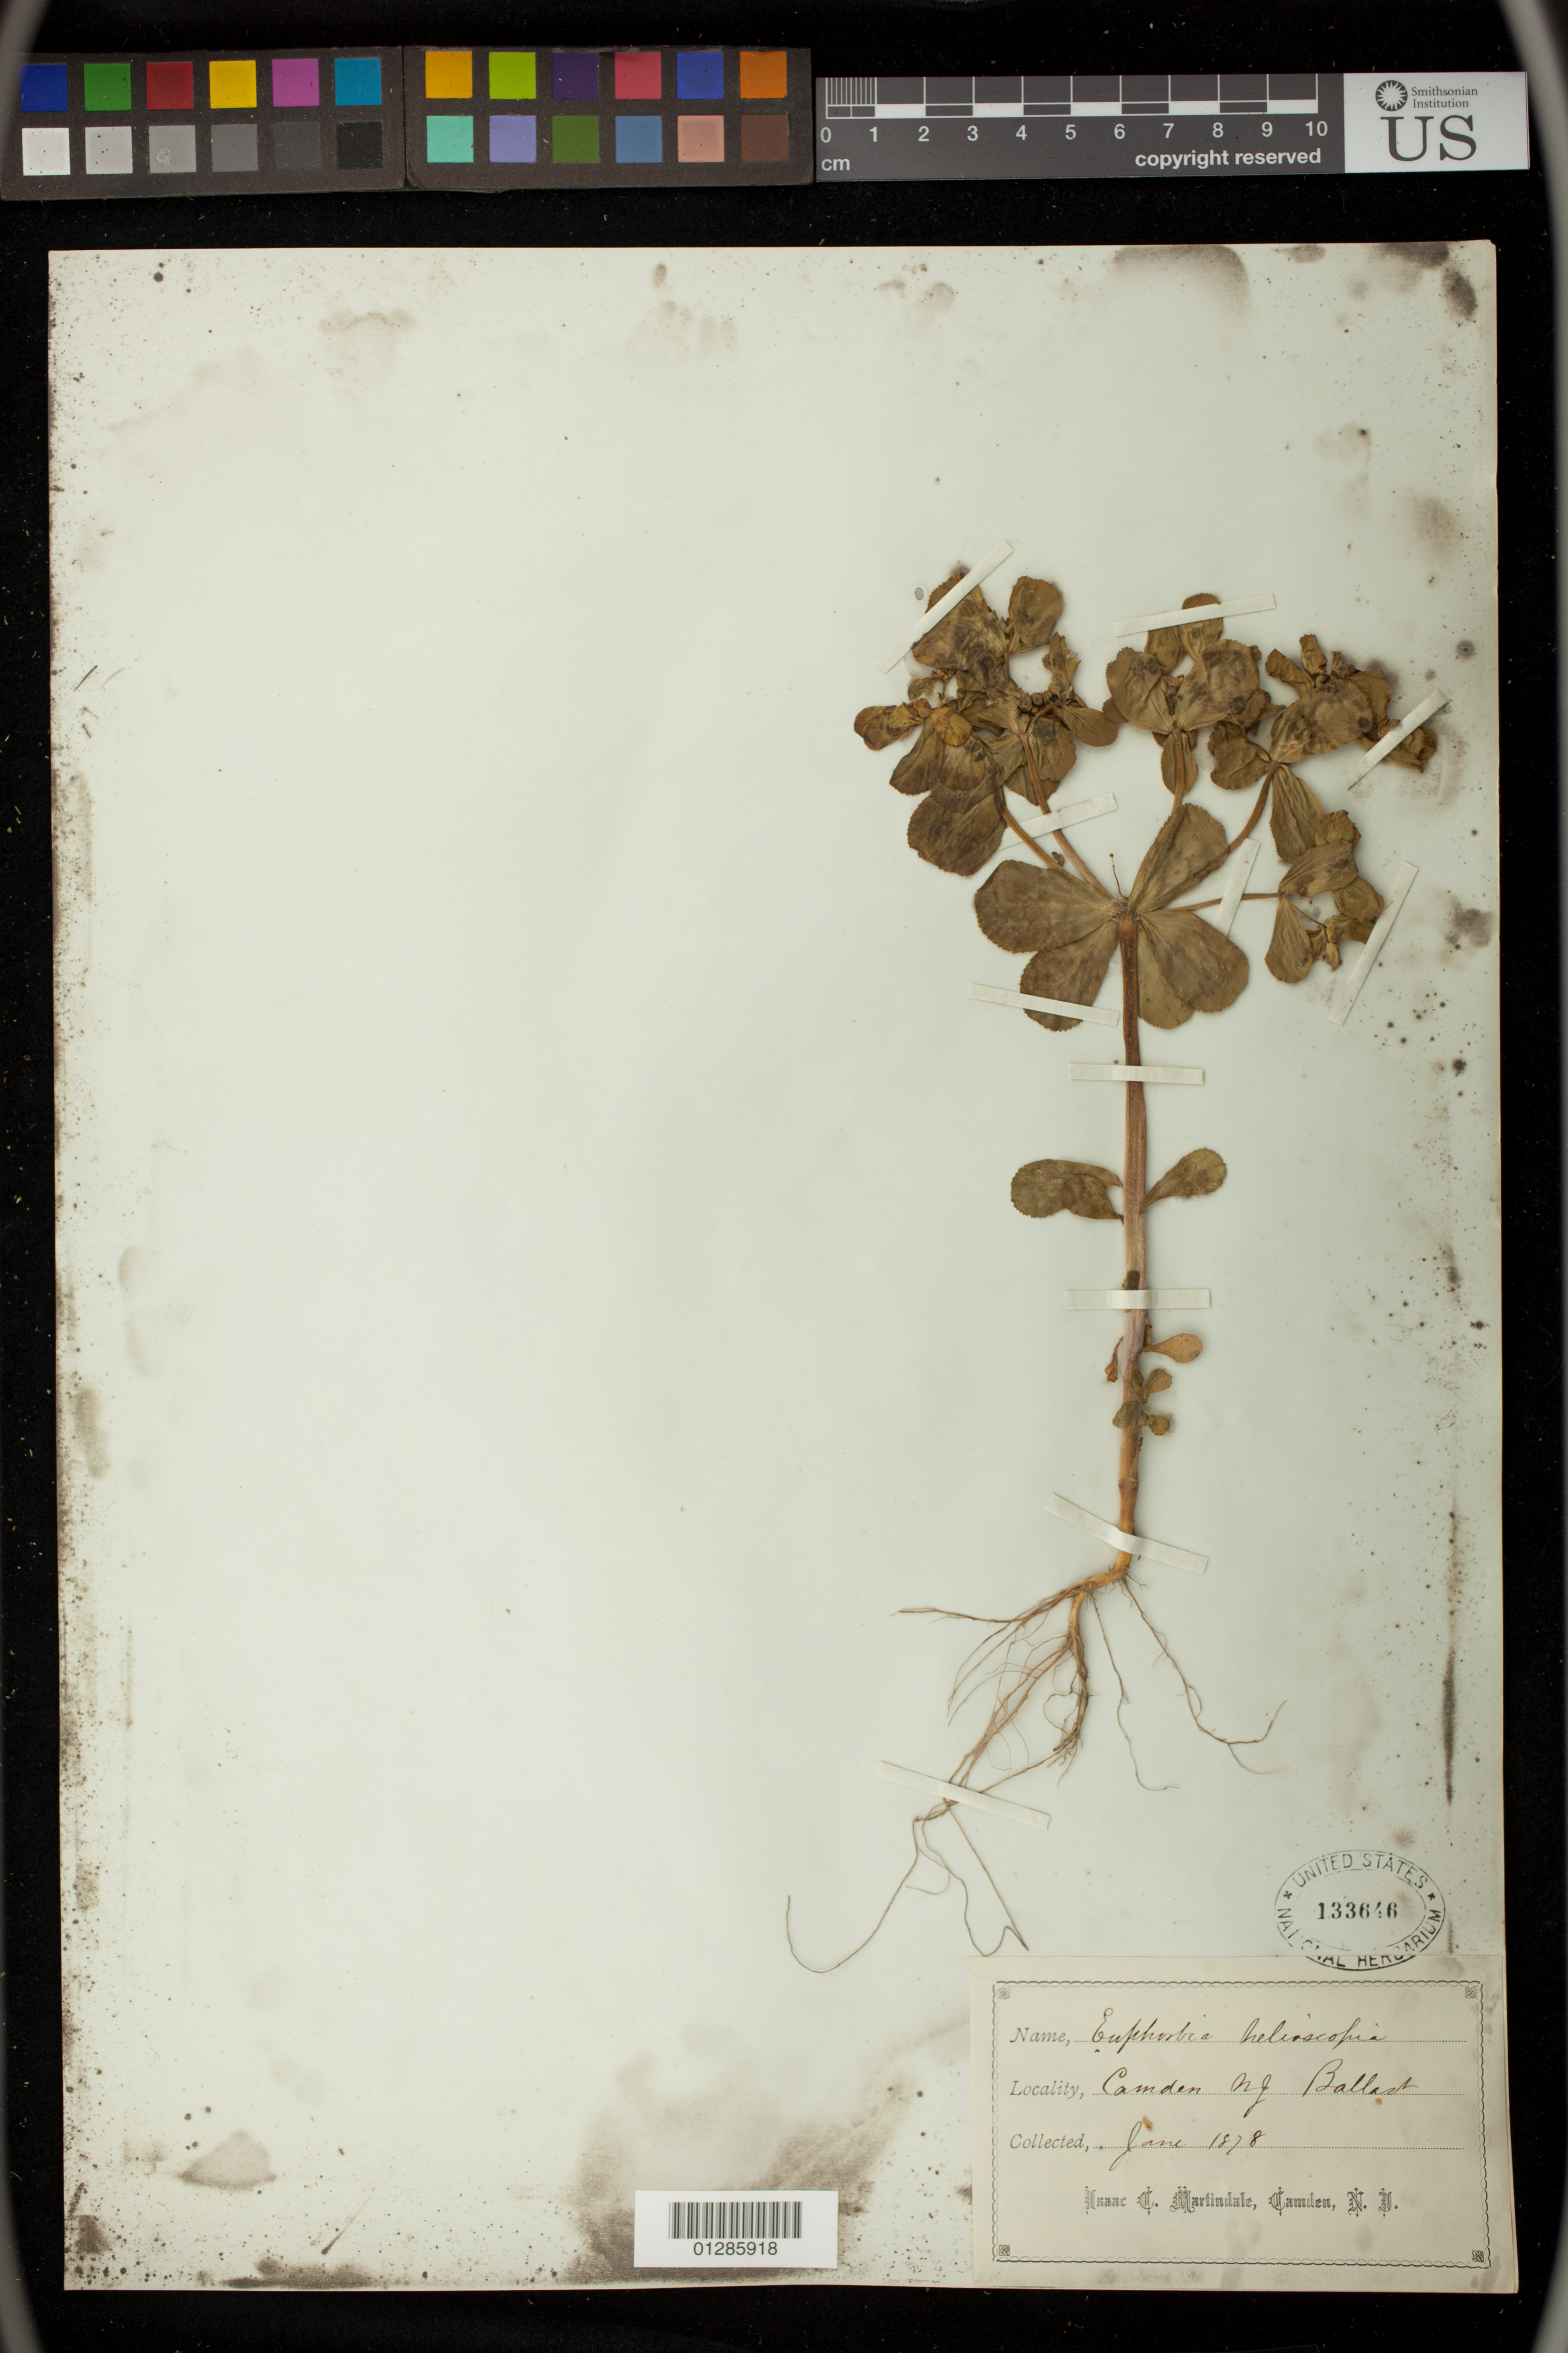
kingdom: Plantae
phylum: Tracheophyta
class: Magnoliopsida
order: Malpighiales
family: Euphorbiaceae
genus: Euphorbia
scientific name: Euphorbia helioscopia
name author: L.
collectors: I. C. Martindale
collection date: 1878-06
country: United States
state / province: New Jersey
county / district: Camden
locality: Camden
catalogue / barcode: US 133646